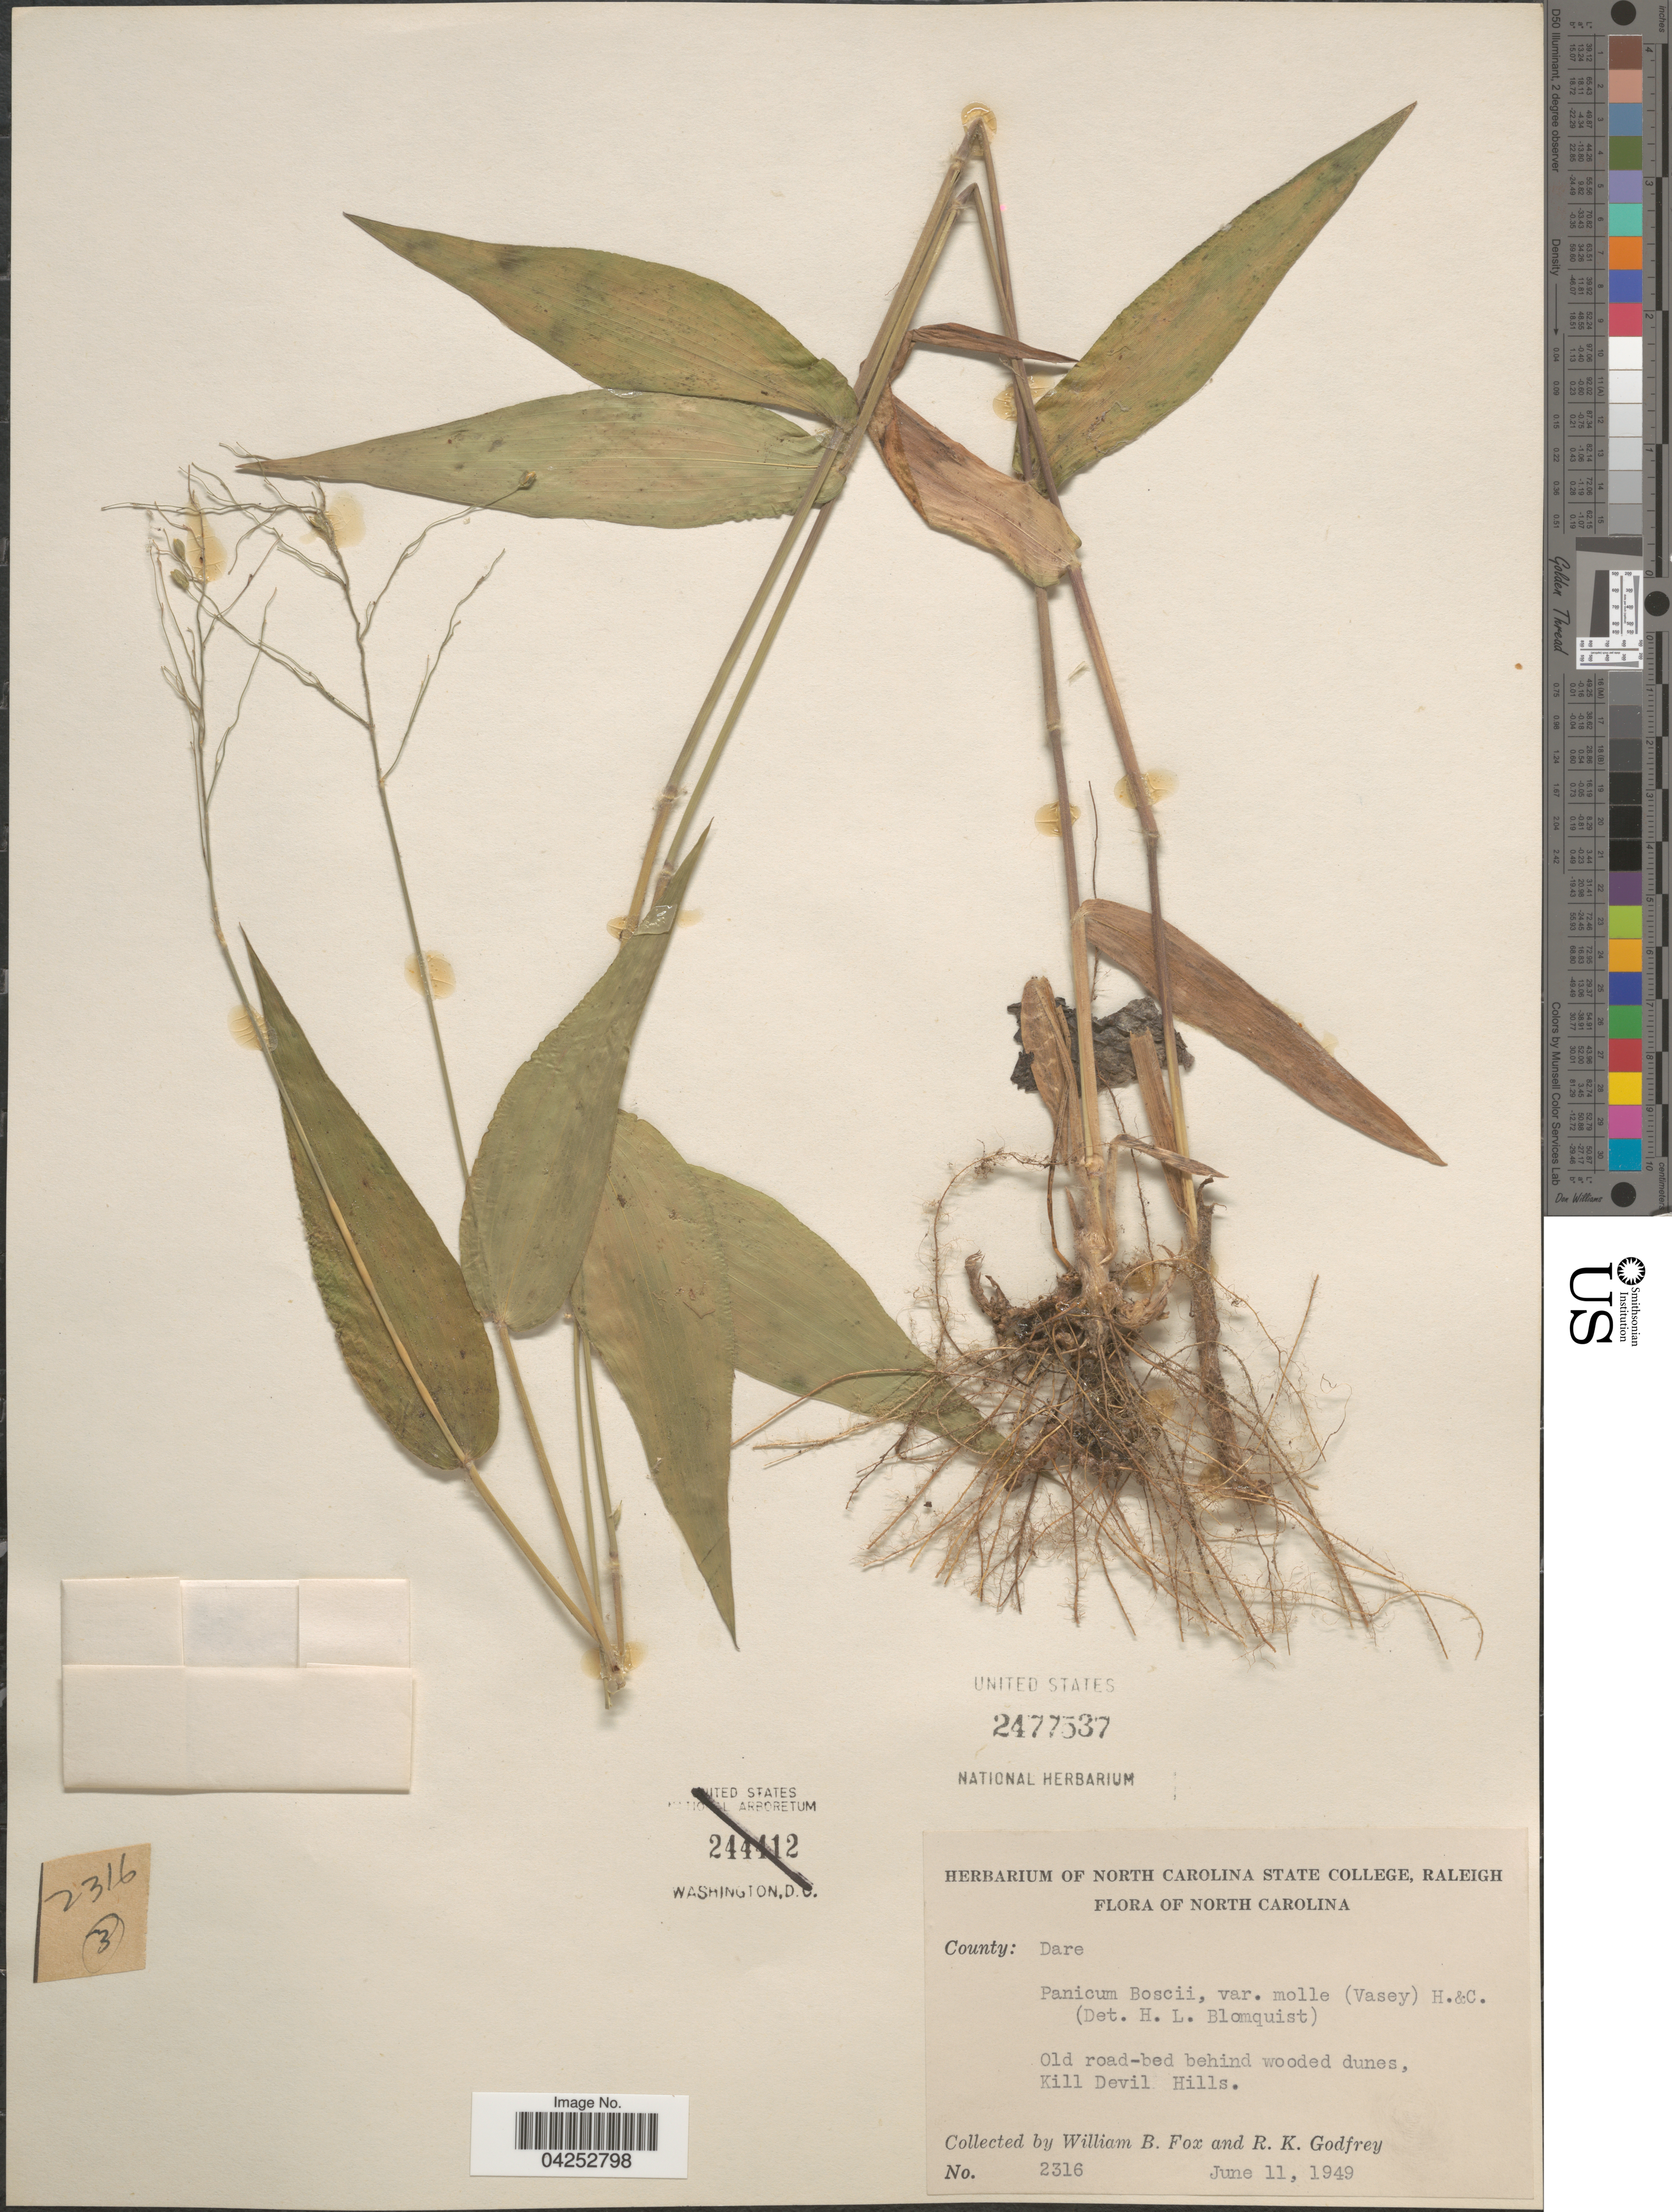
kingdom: Plantae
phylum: Tracheophyta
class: Liliopsida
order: Poales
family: Poaceae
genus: Dichanthelium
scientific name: Dichanthelium boscii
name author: (Poir.) Gould & C.A. Clark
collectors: W. B. Fox & R. K. Godfrey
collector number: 2316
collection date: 1949-06-11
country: United States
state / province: North Carolina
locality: County: Dare. Old road-bed behind wooded dunes, Kill Devil Hills.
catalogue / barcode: US 2477537